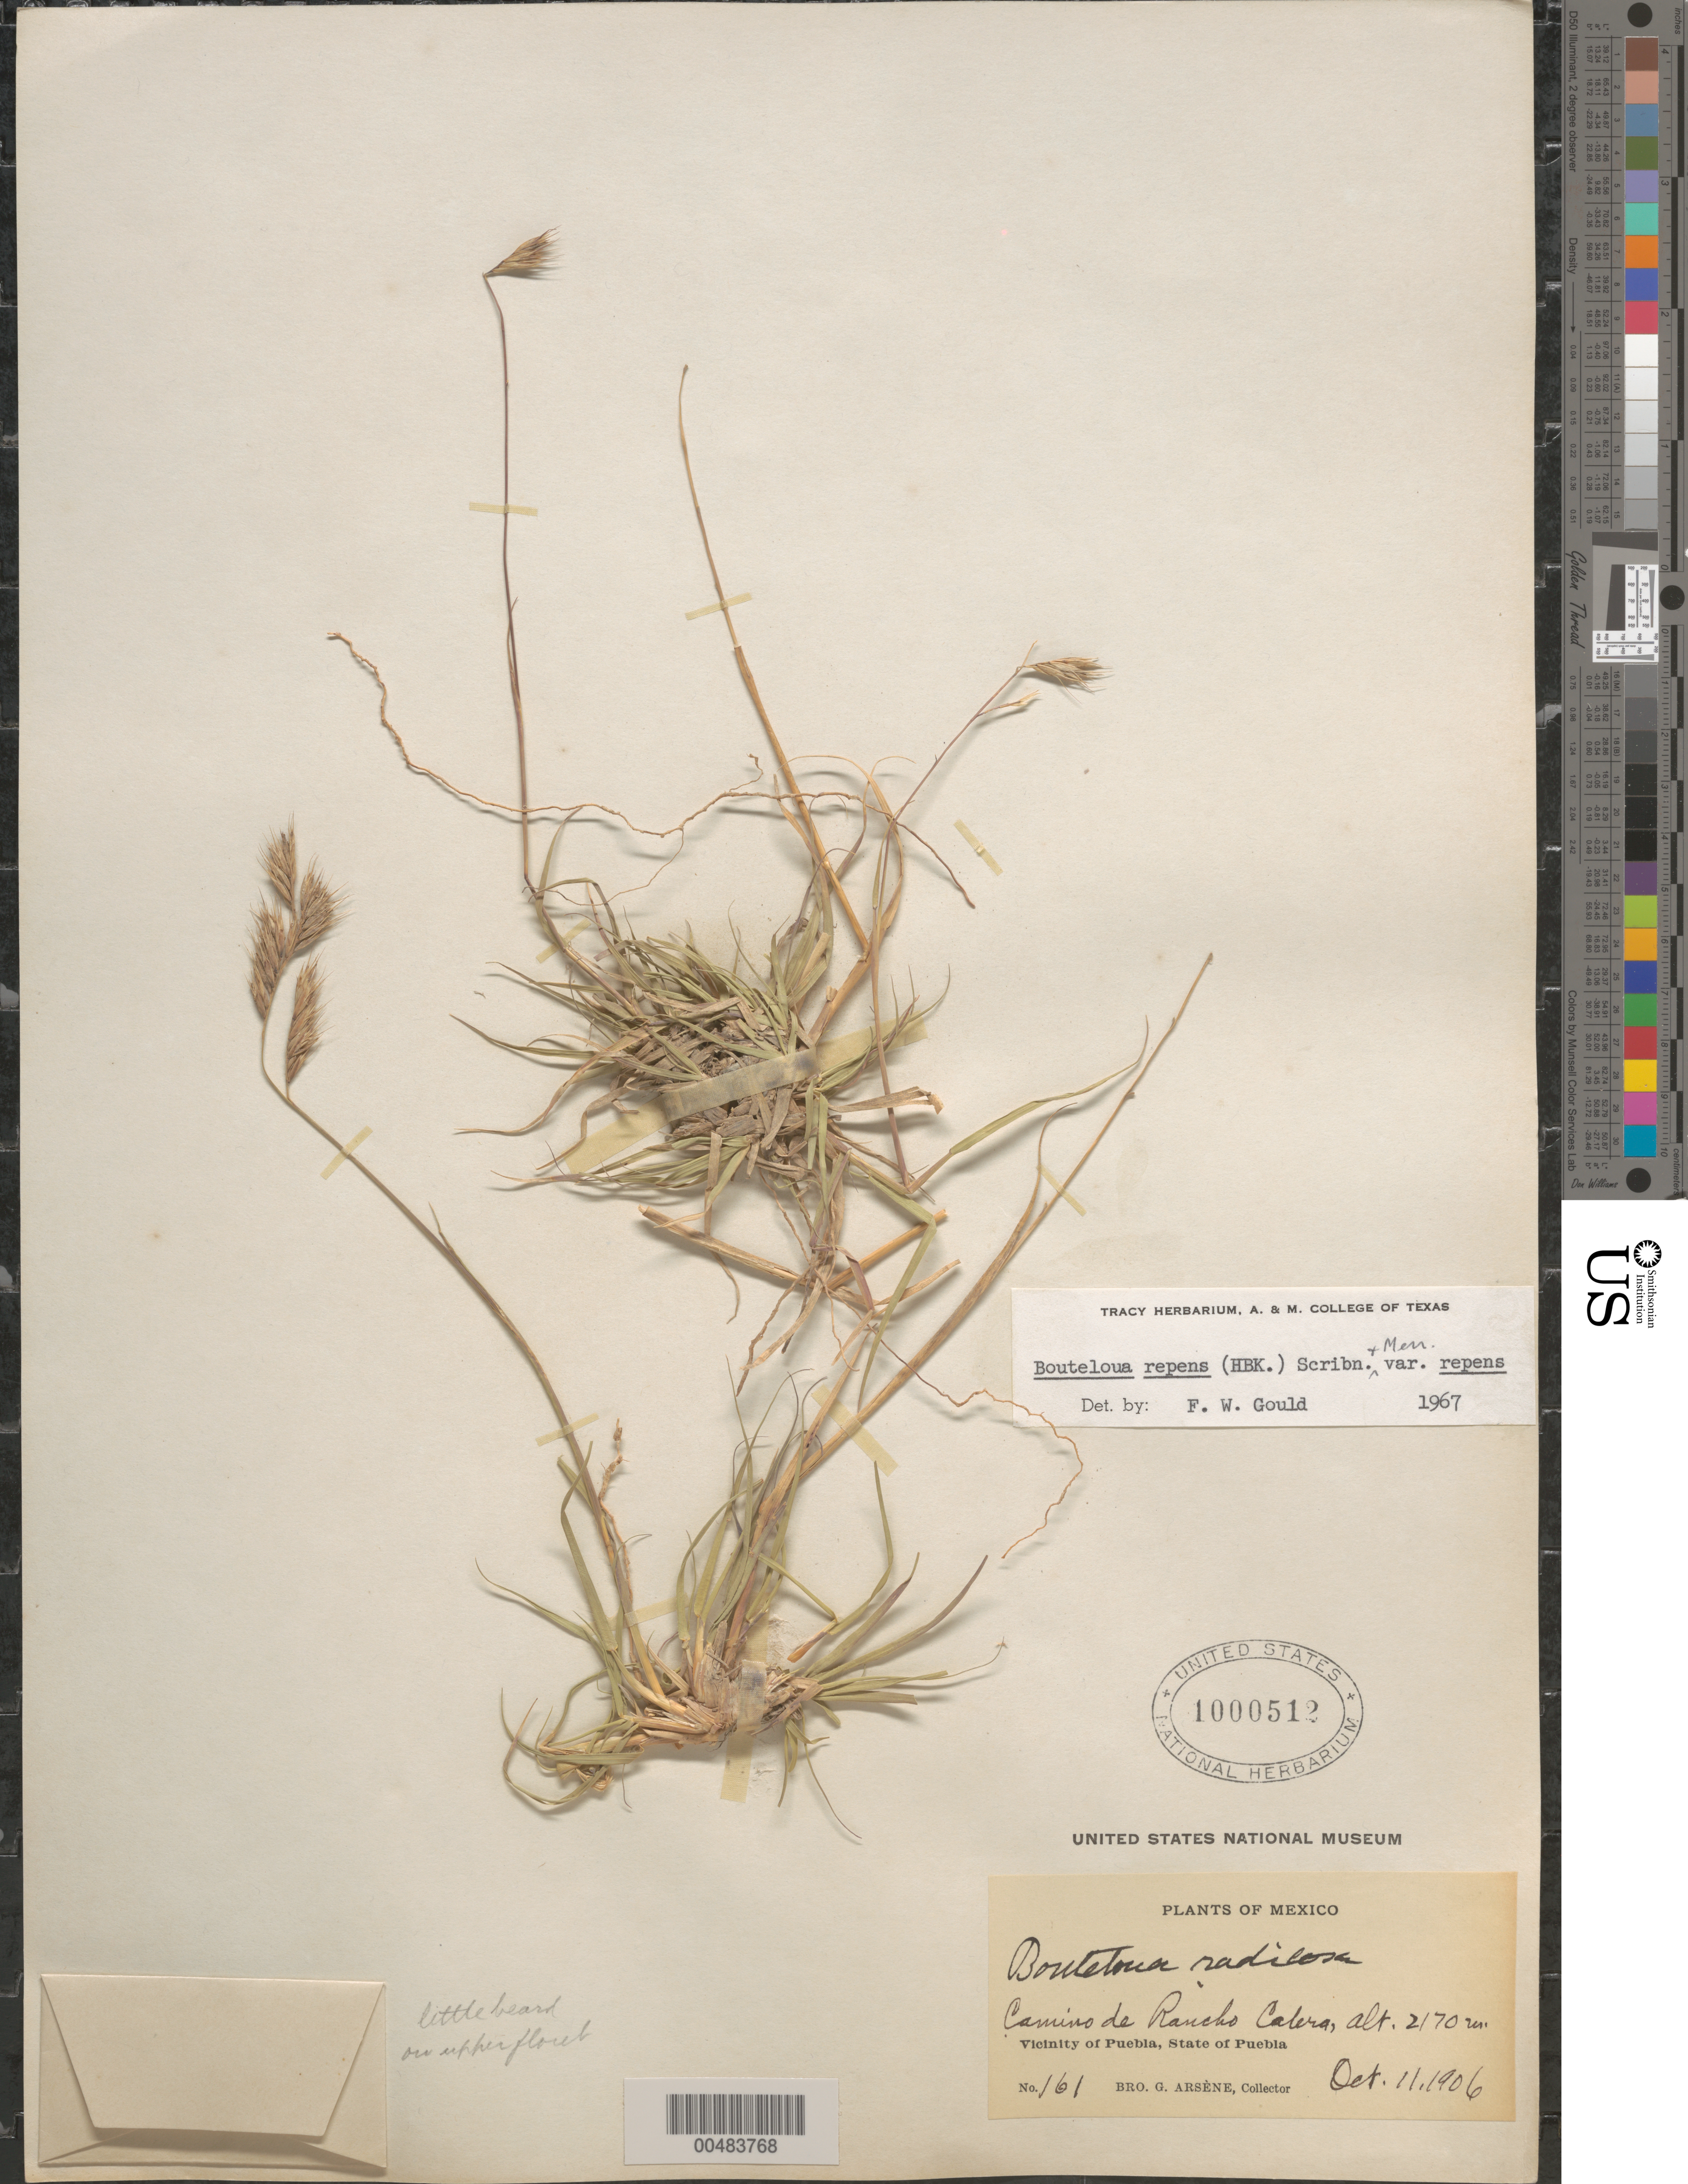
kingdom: Plantae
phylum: Tracheophyta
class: Liliopsida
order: Poales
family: Poaceae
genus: Bouteloua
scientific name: Bouteloua repens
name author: (Kunth) Scribn. & Merr.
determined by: Gould, F. W.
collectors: Bro. G. Arsène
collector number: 161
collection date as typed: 11 Oct 1906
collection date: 1906-10-11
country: Mexico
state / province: Puebla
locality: Vicinity of Puebla, Camino de Rancho Calera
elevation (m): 2170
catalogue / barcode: US 1000512